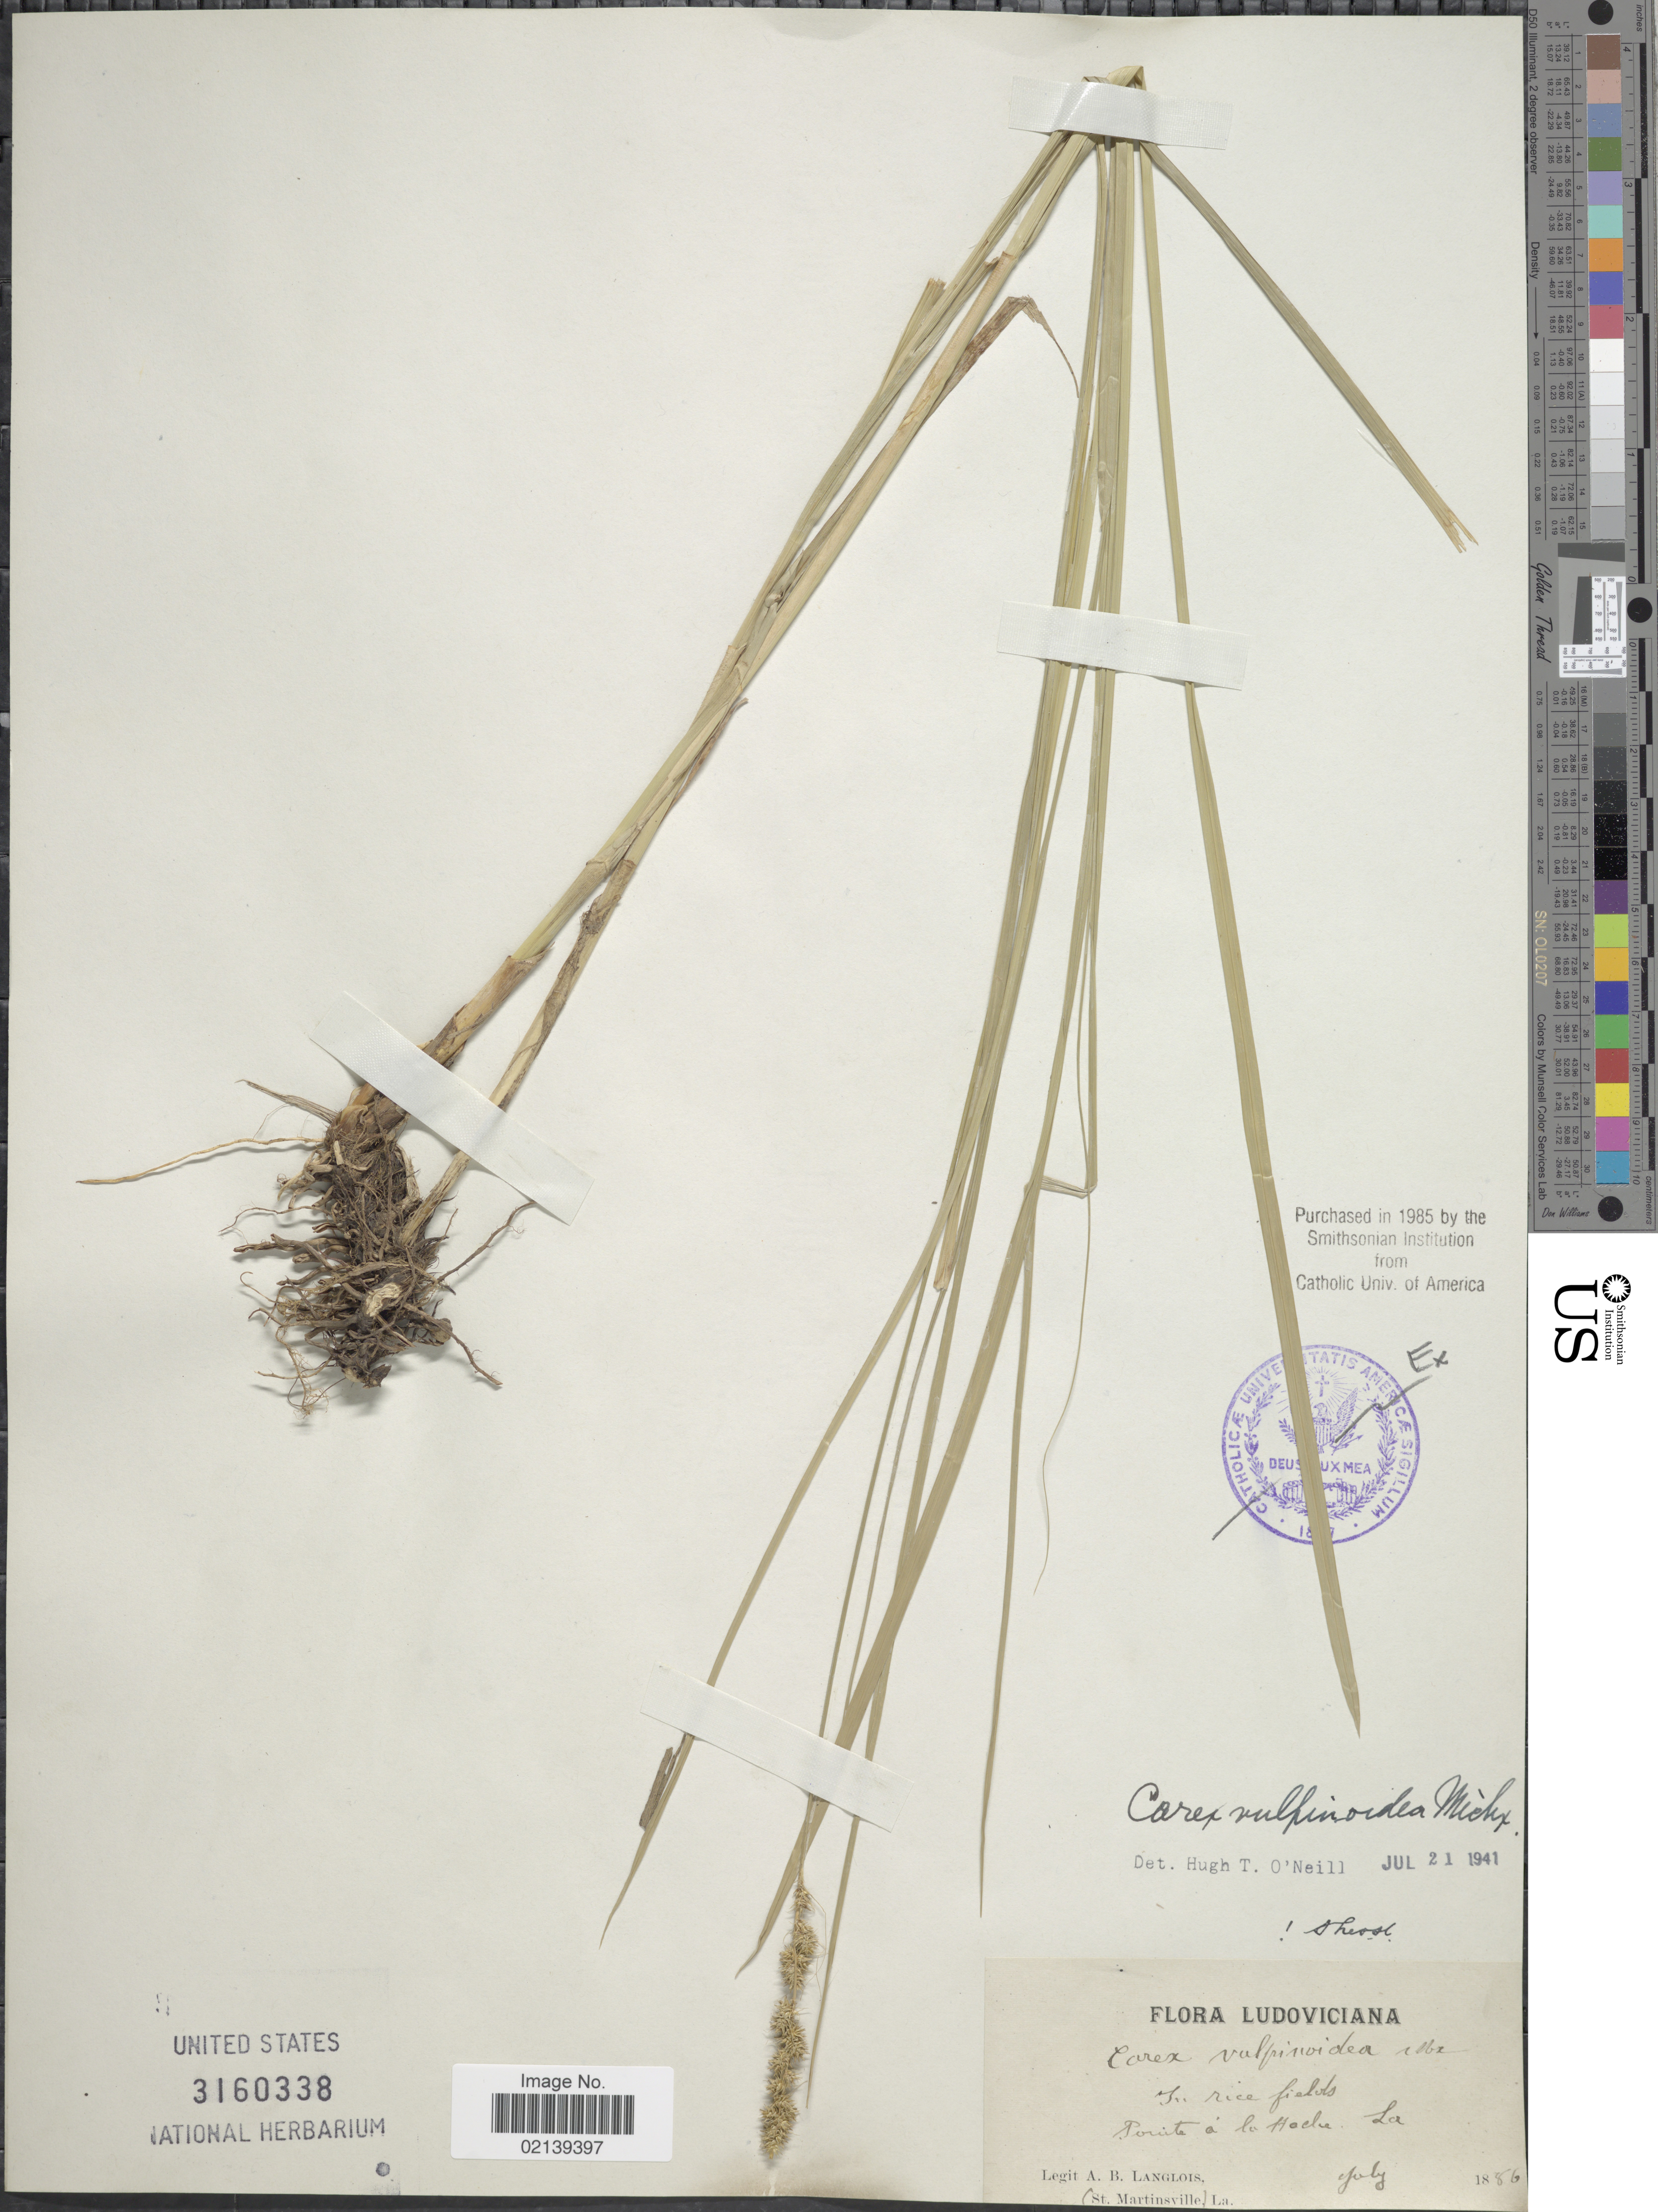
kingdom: Plantae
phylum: Tracheophyta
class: Liliopsida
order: Poales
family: Cyperaceae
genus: Carex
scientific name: Carex vulpinoidea Michx.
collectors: A. Langlois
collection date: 1886-07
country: United States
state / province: Louisiana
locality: In rice fields, Pointe à la Hache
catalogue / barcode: US 3160338